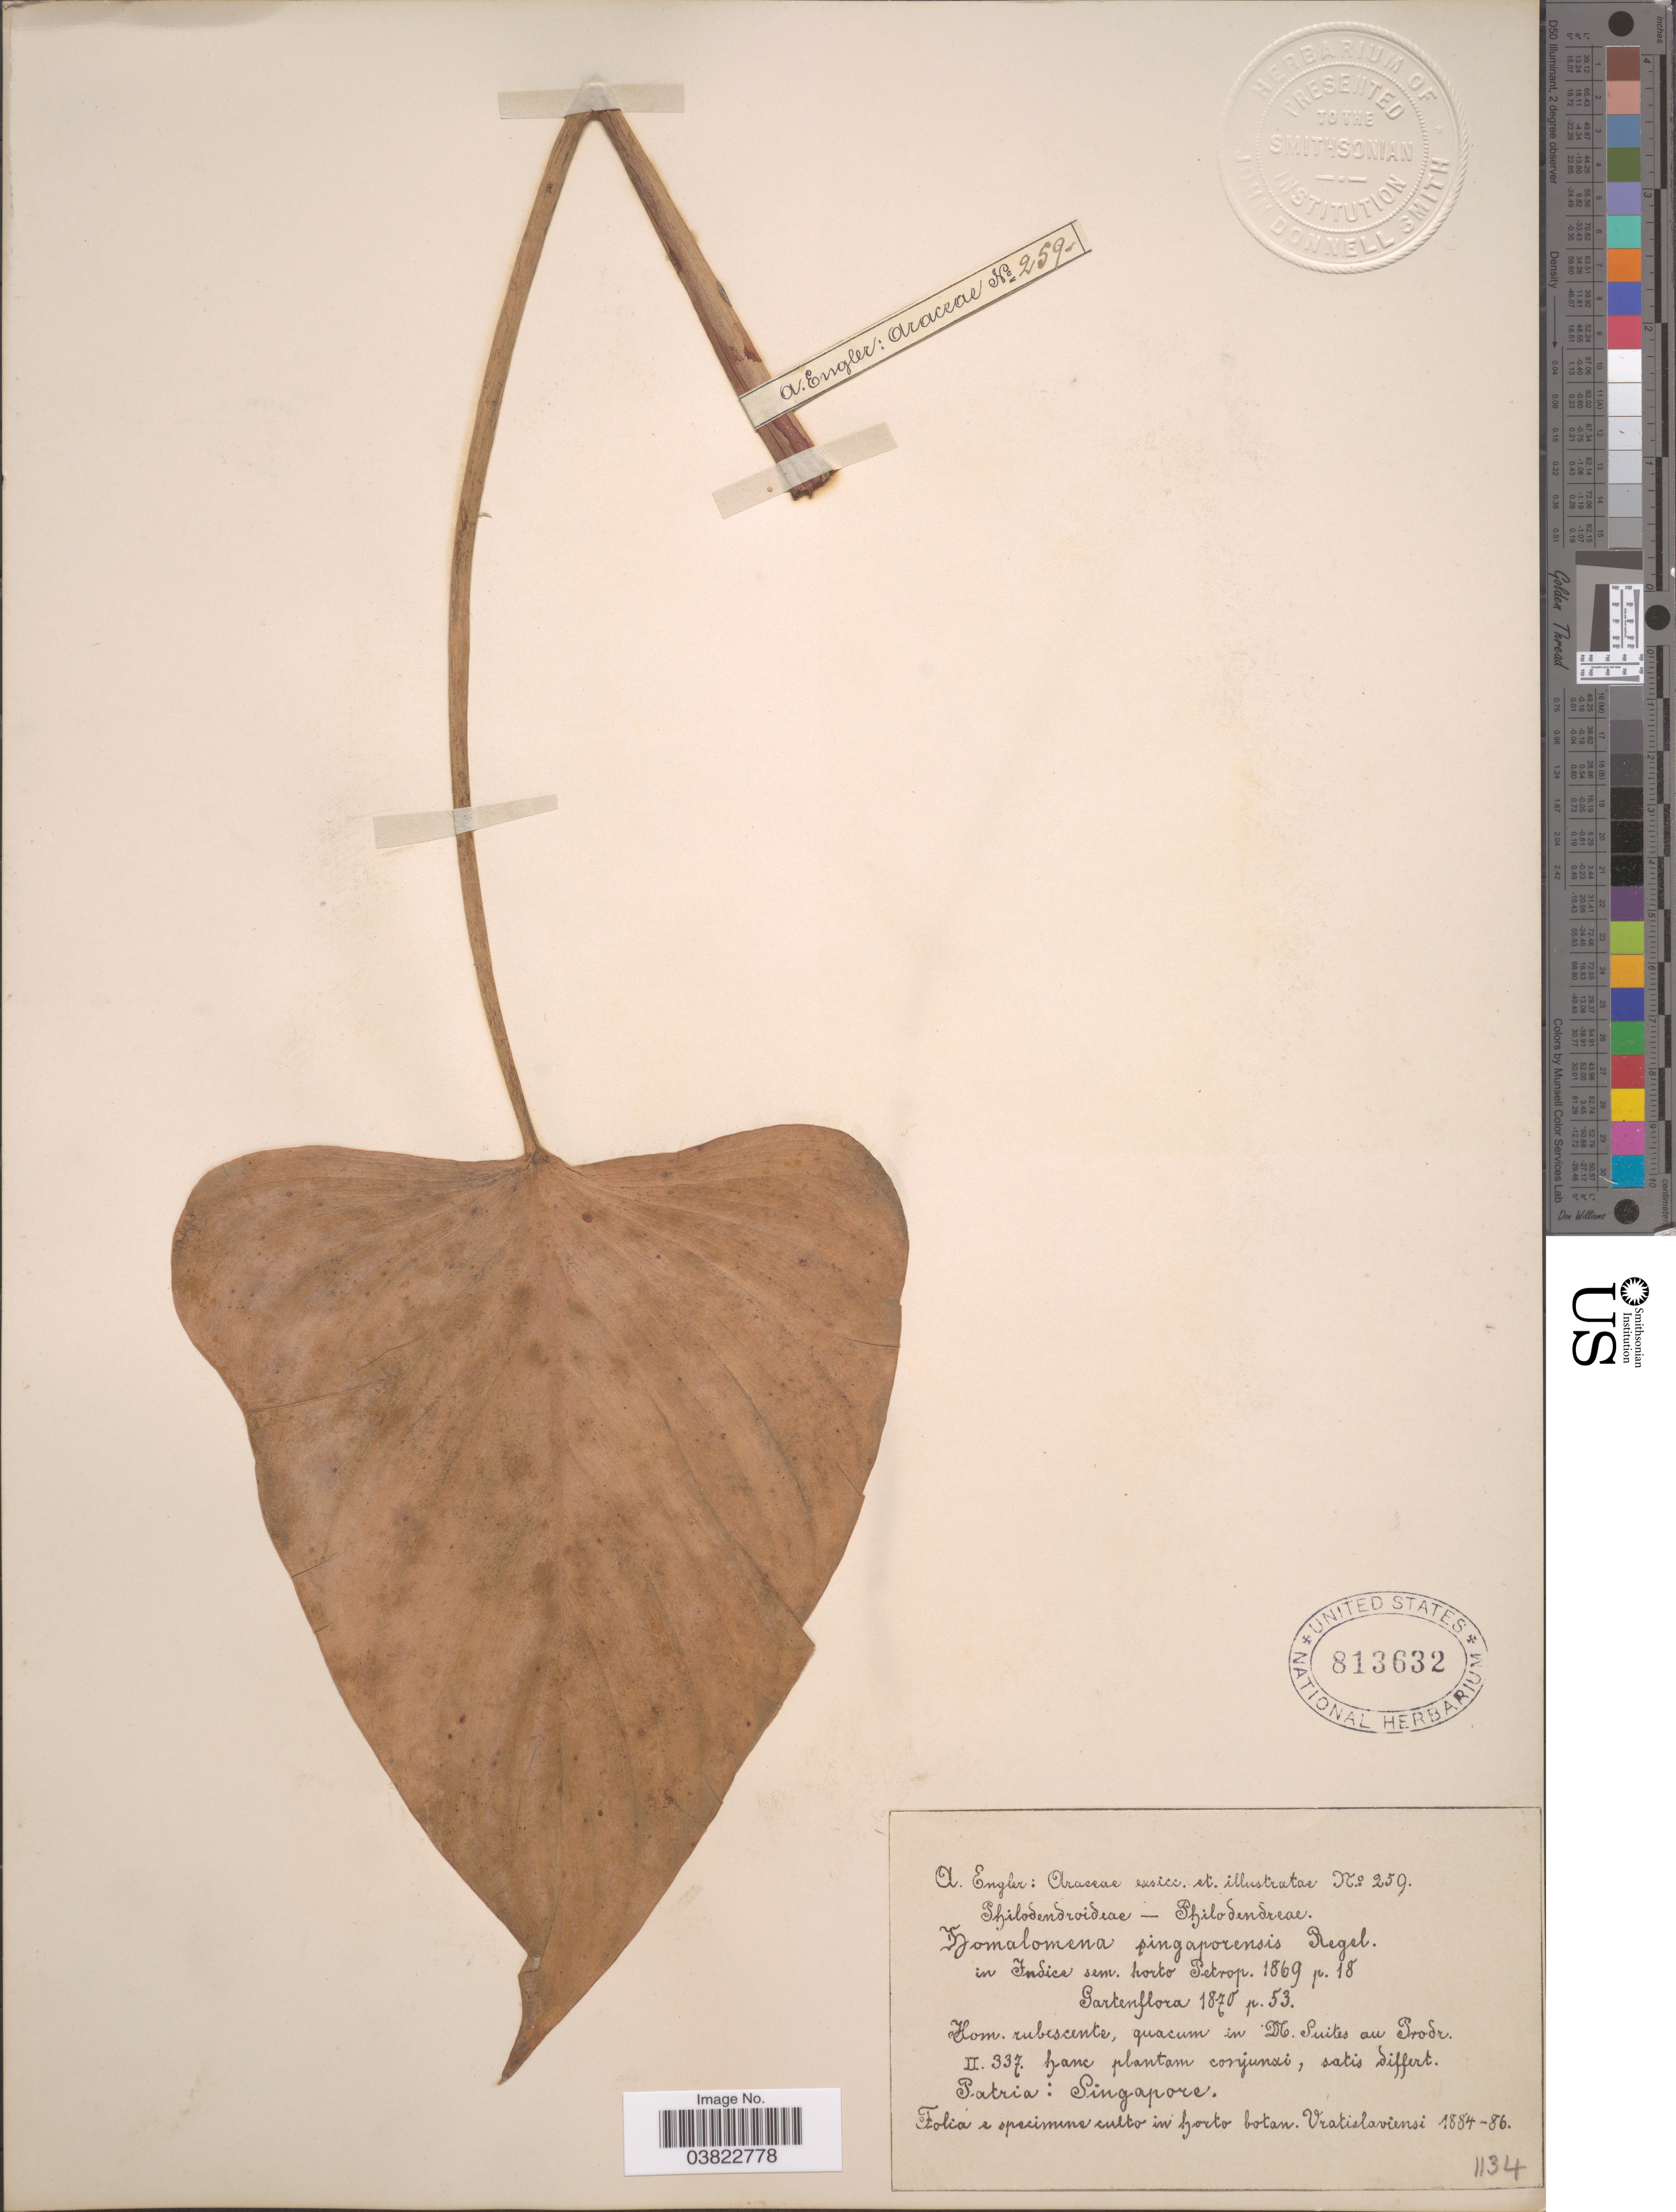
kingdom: Plantae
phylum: Tracheophyta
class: Liliopsida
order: Alismatales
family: Araceae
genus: Homalomena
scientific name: Homalomena singaporensis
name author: Regel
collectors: A. Engler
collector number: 259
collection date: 1884/1886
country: Poland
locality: Folia e specimins culto in horto botan. Vratislaviensi.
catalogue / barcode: US 813632